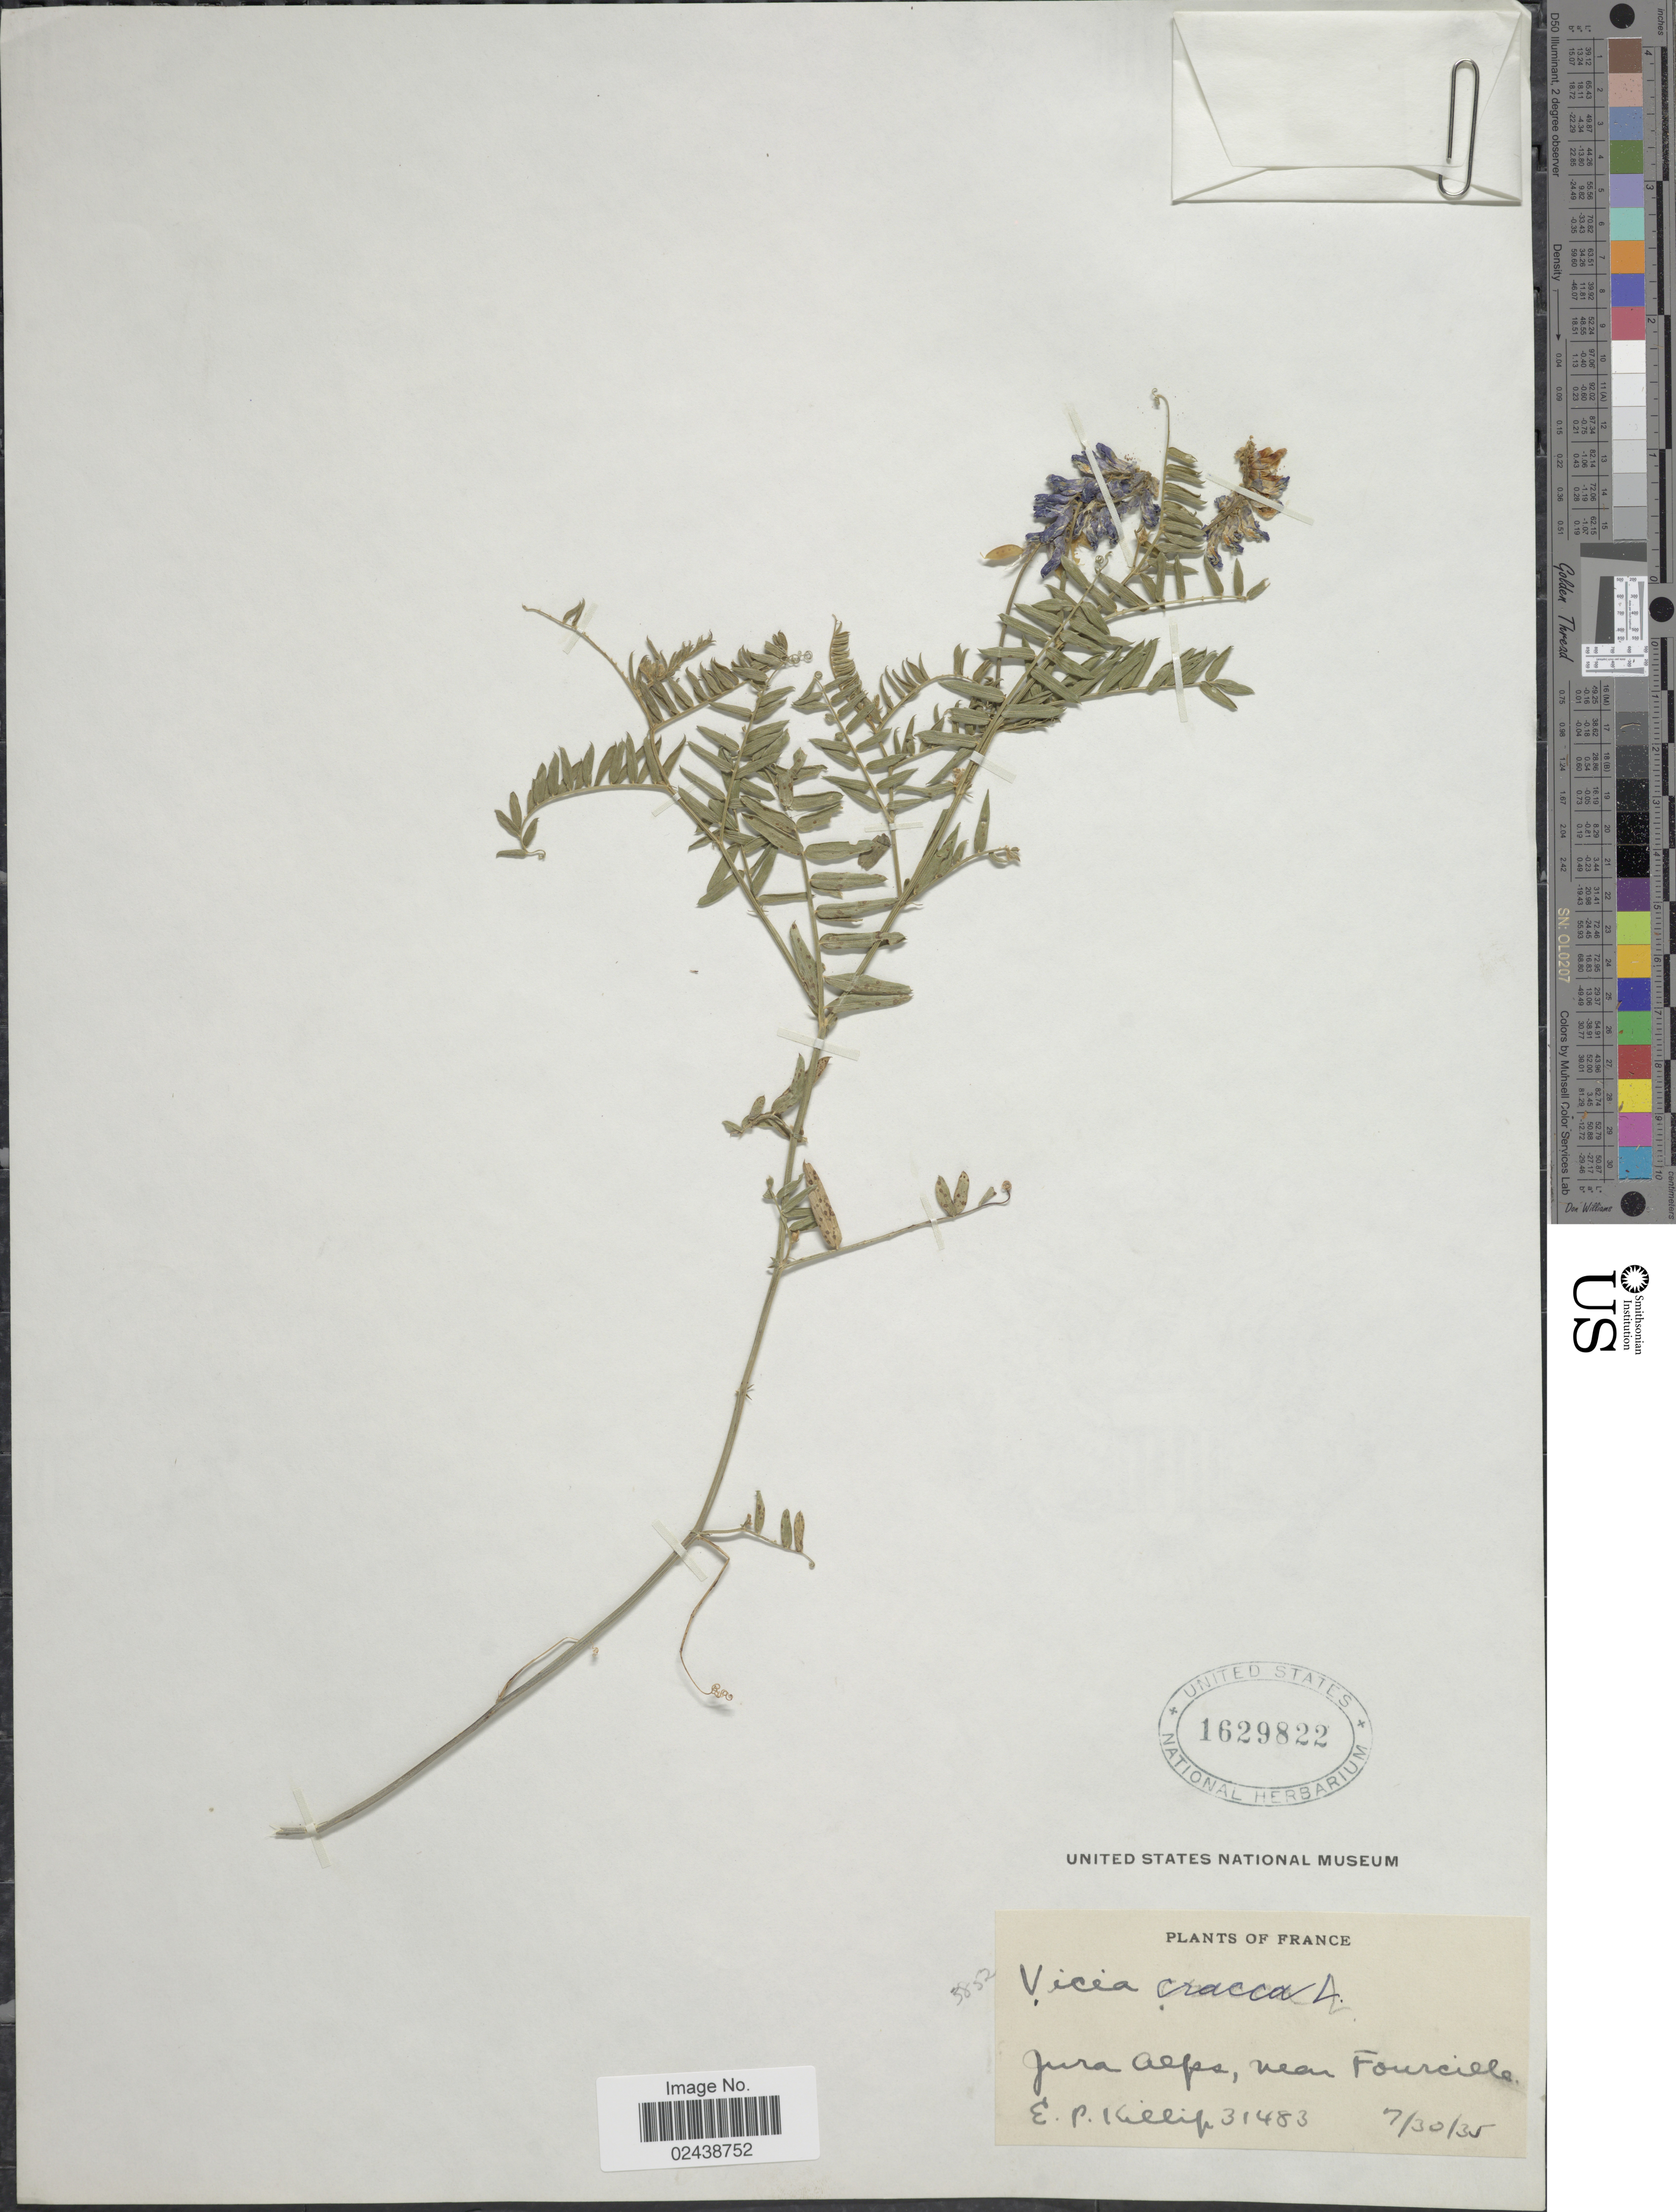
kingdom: Plantae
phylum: Tracheophyta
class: Magnoliopsida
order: Fabales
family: Fabaceae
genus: Vicia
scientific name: Vicia cracca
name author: L.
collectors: E. P. Killip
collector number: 31483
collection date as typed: Transcribed d/m/y: 30/7/35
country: France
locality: Jura Alps, near Faucille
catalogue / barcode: US 1629822